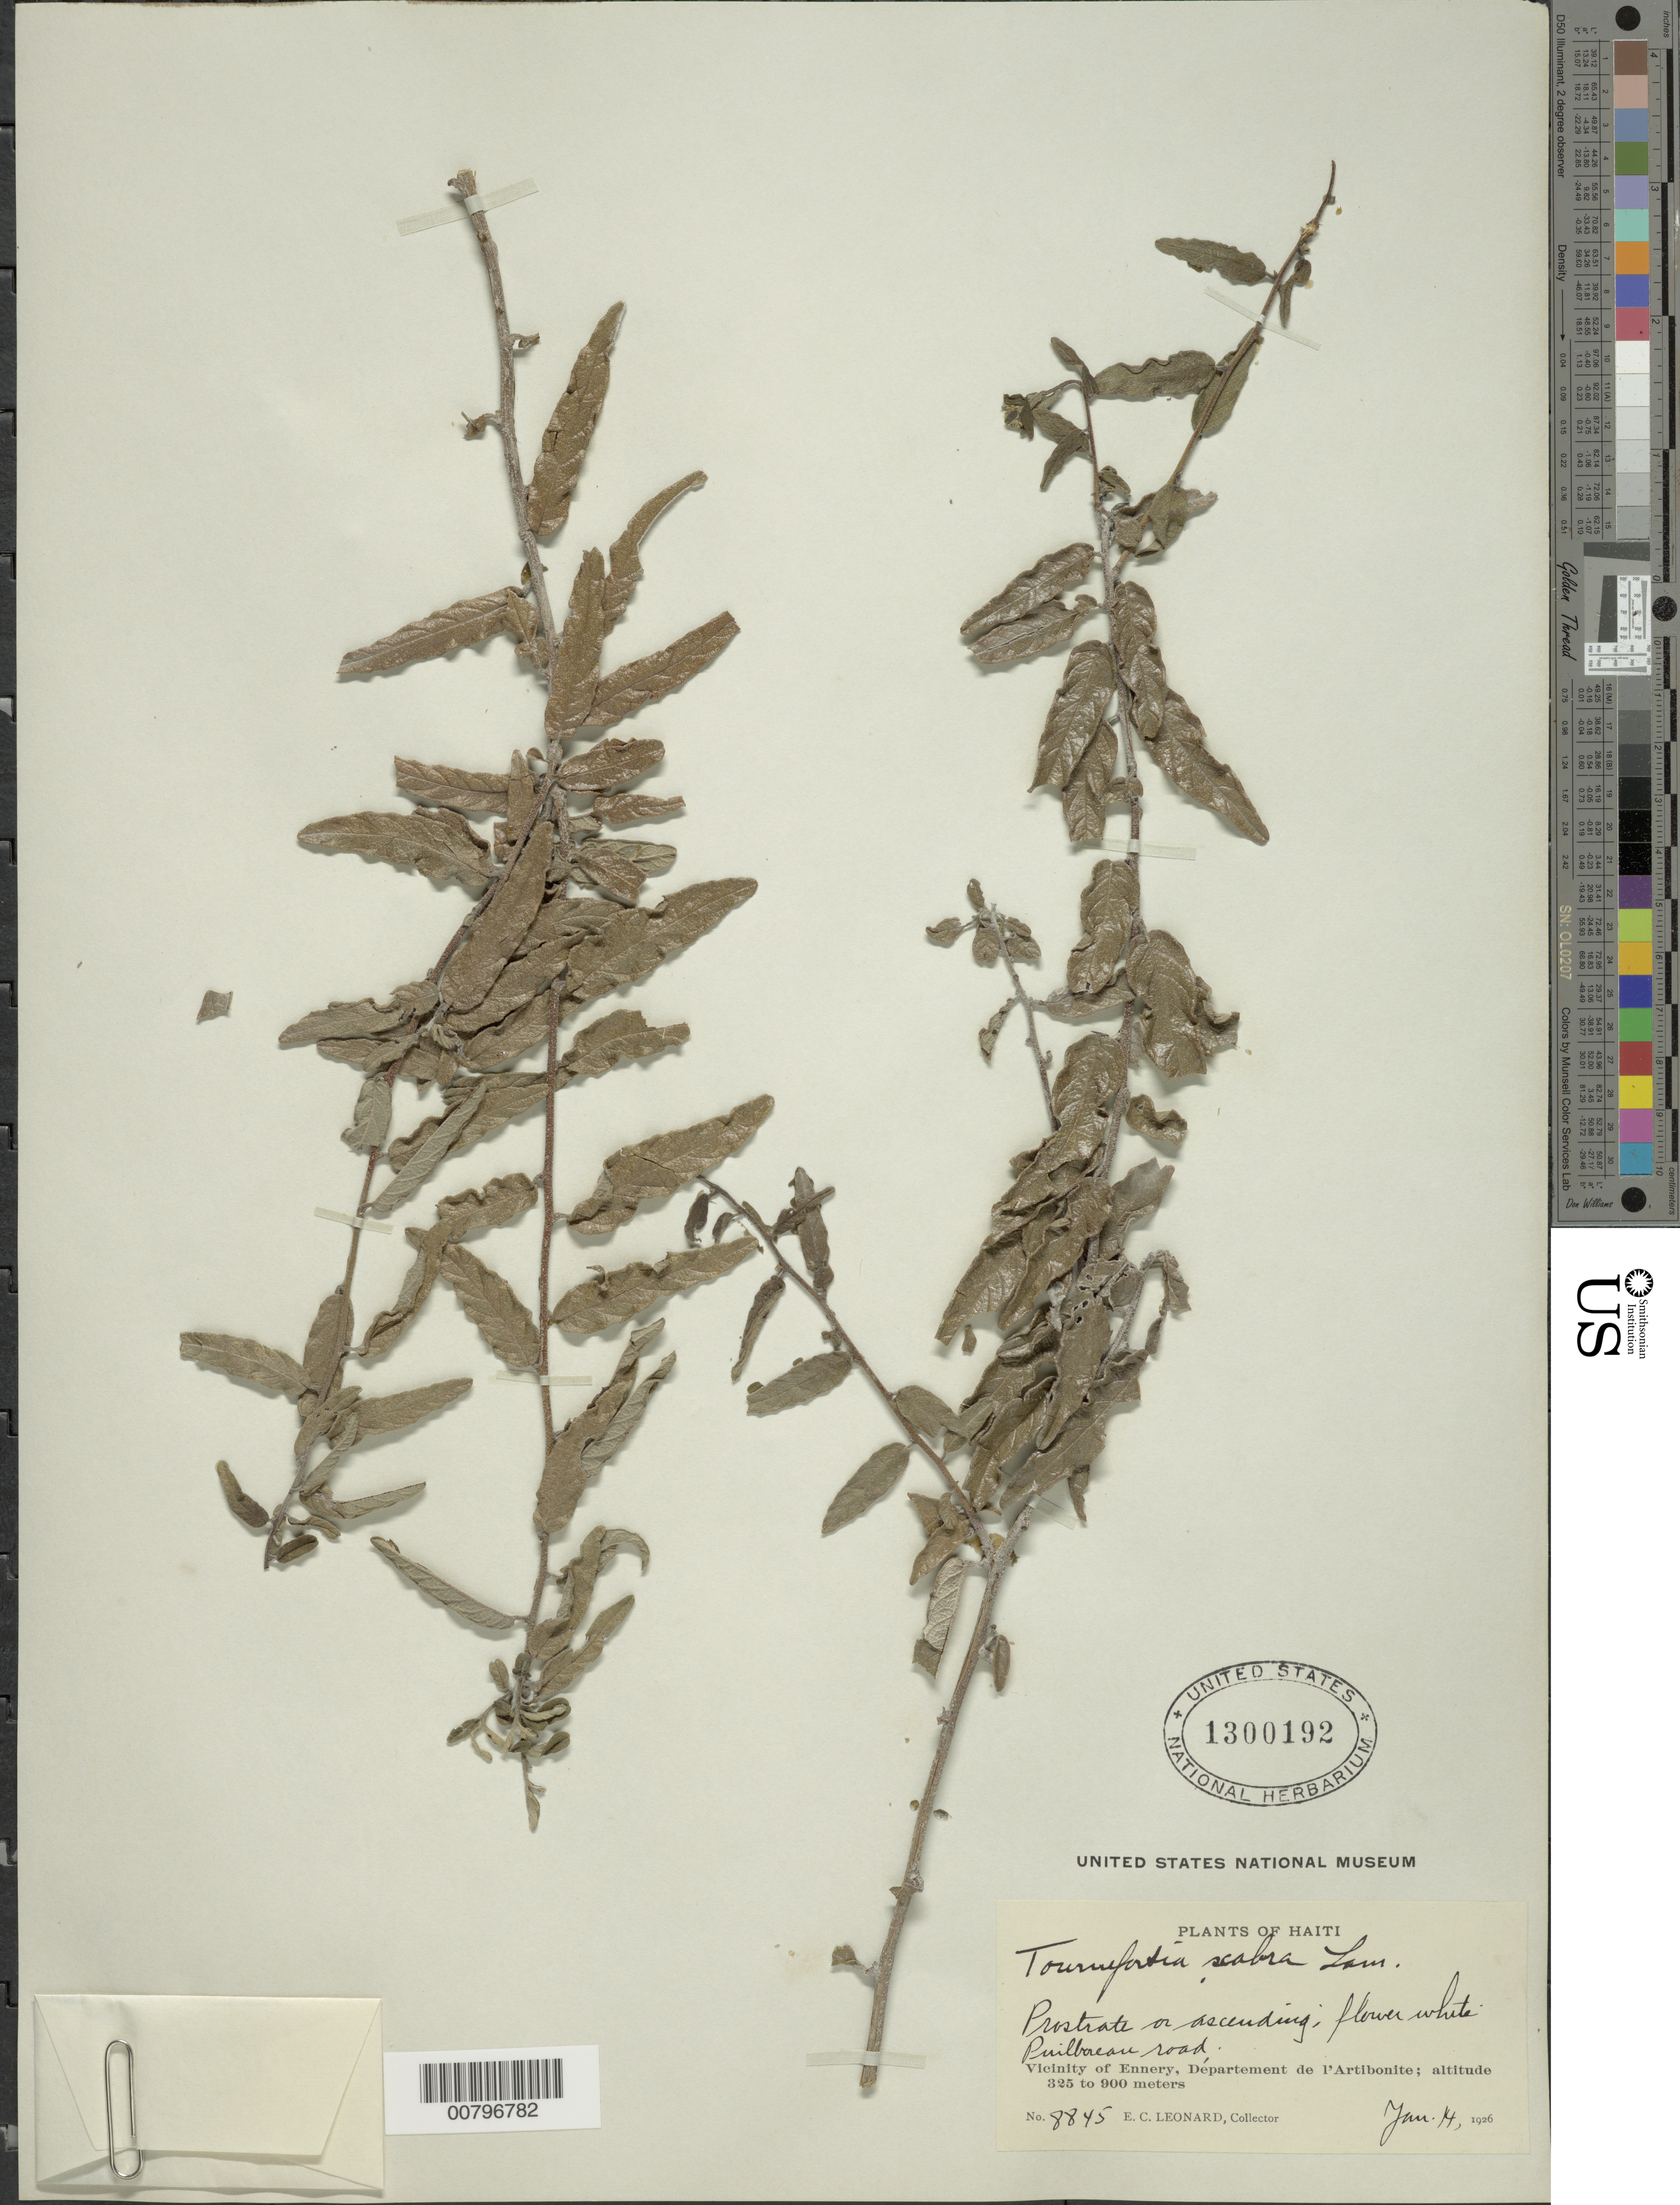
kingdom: Plantae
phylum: Tracheophyta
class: Magnoliopsida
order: Boraginales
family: Heliotropiaceae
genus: Tournefortia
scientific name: Tournefortia scabra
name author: Lam.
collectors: E. C. Leonard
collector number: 8845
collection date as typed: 14 Jan 1926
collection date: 1926-01-14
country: Haiti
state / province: Artibonite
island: Hispaniola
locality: Vicinity of Ennery, Puilboreau road.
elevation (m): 325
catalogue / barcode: US 1300192